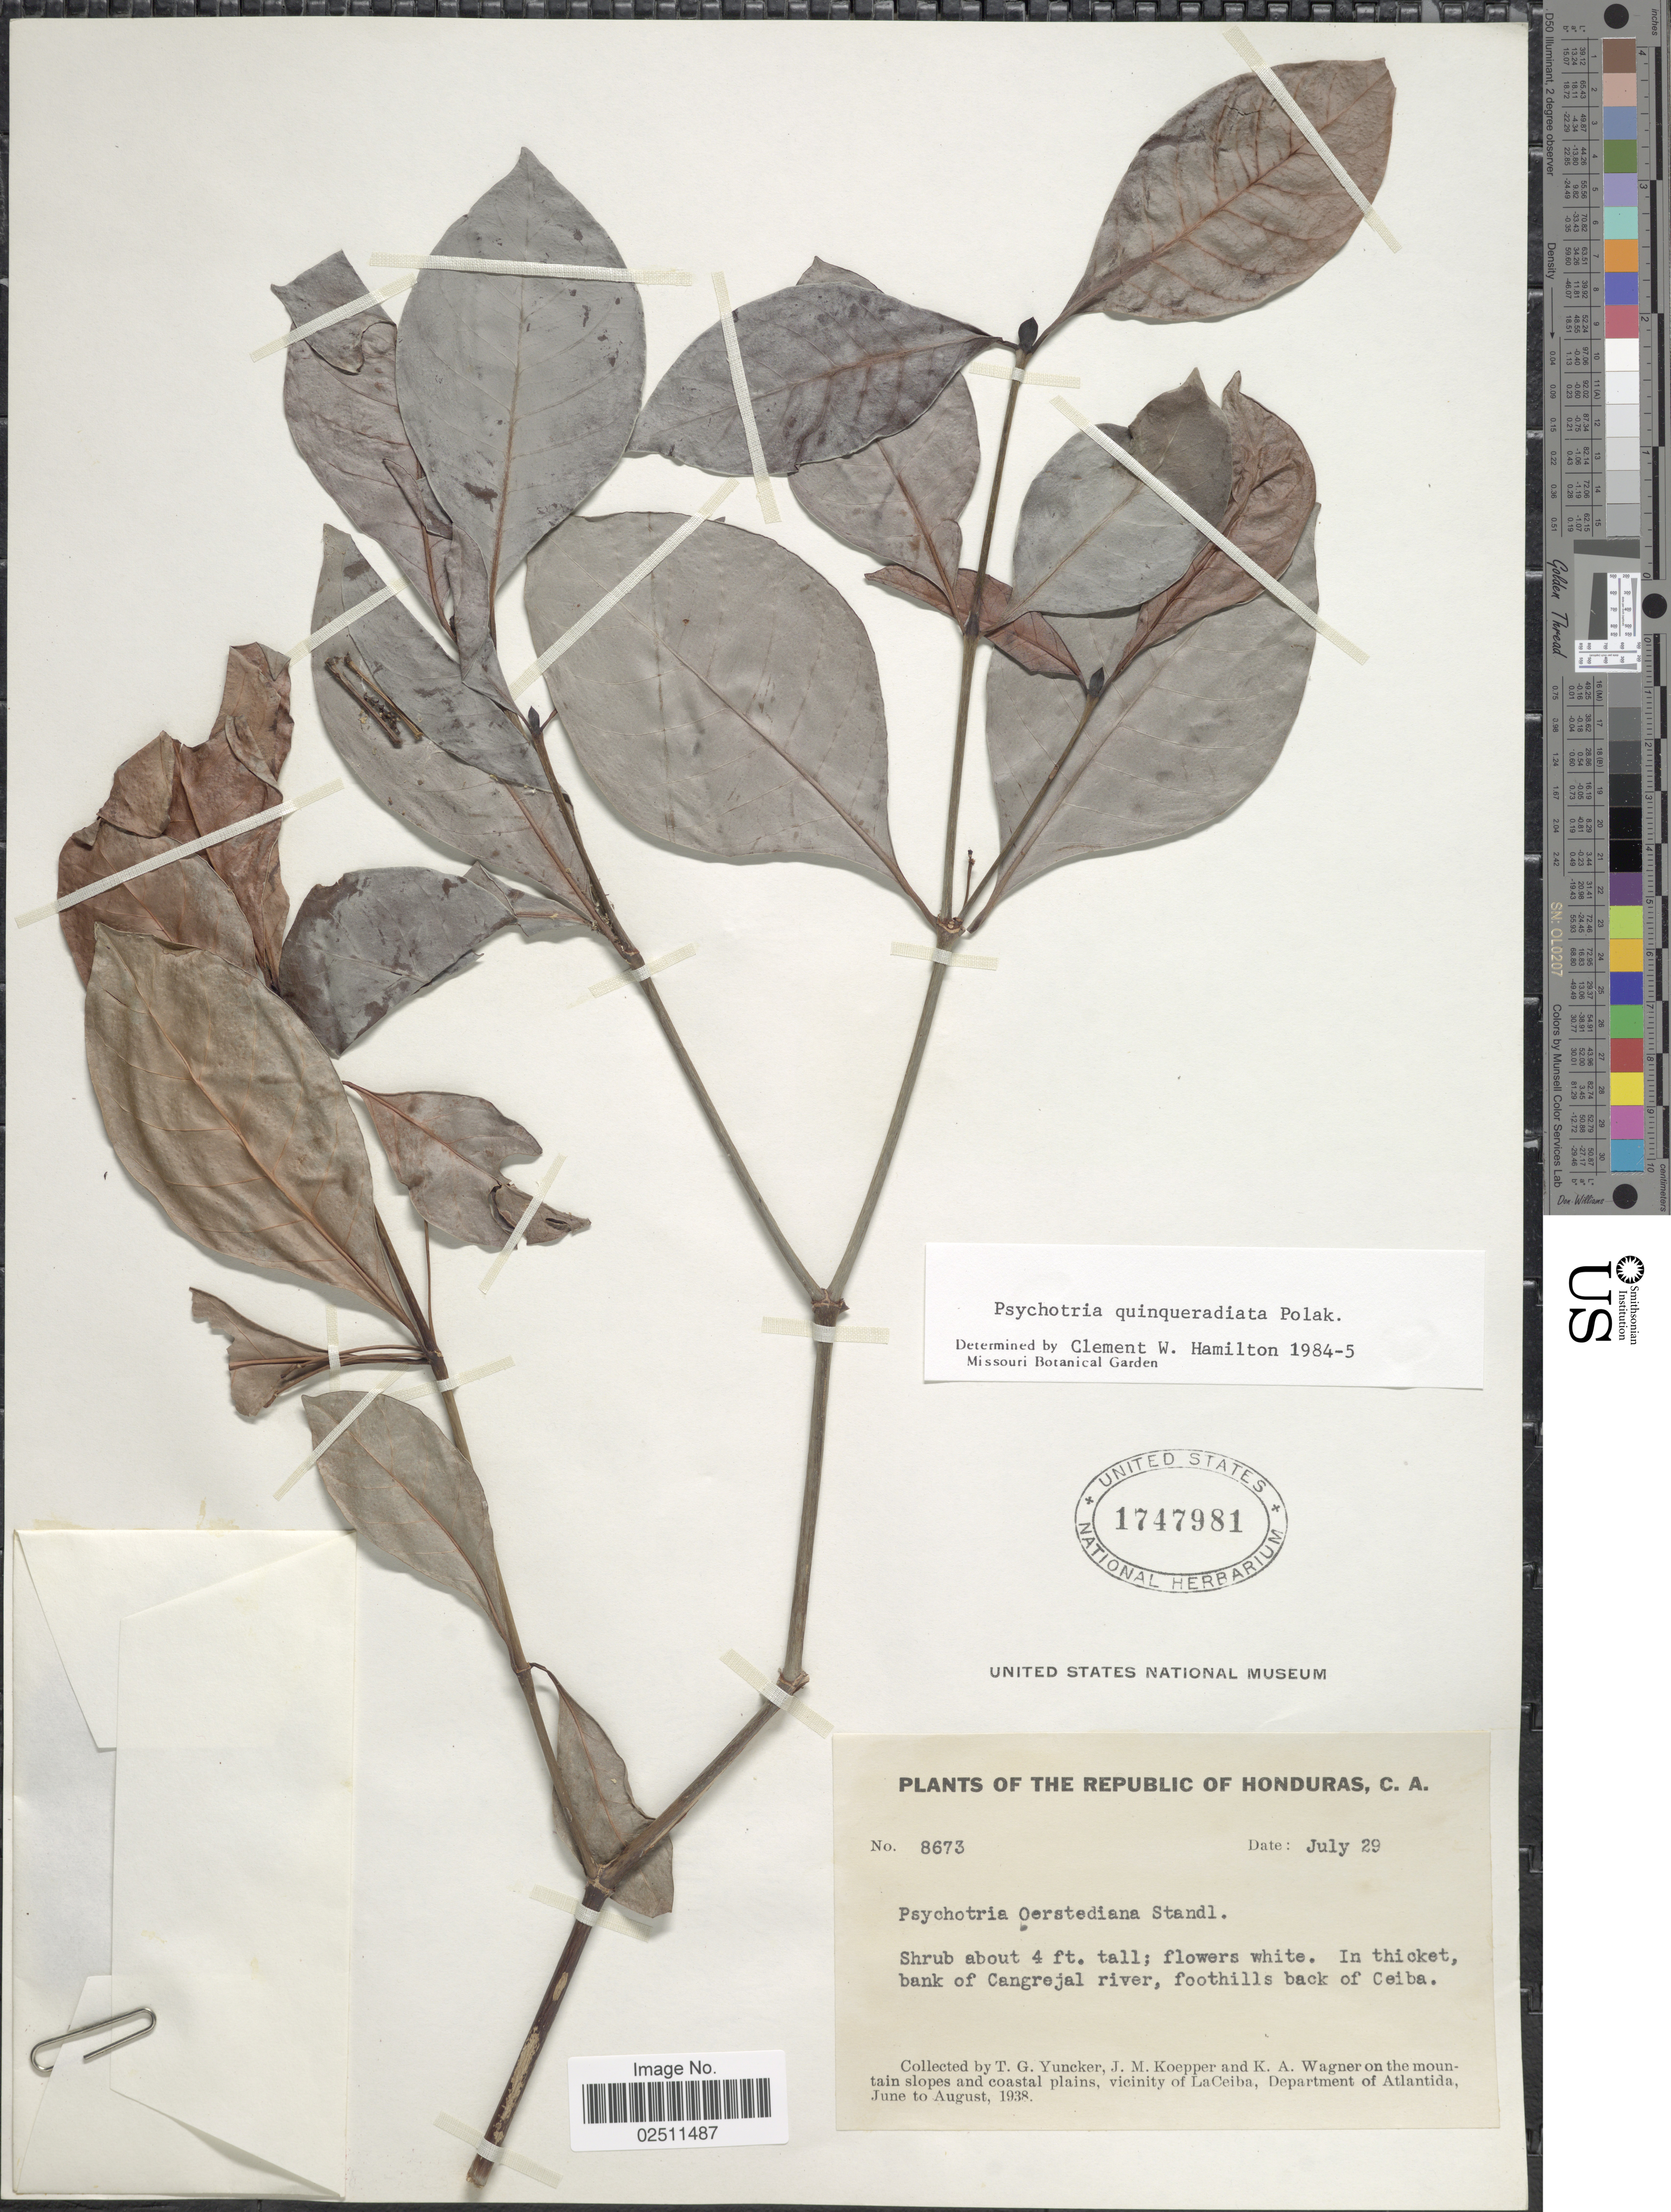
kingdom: Plantae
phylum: Tracheophyta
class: Magnoliopsida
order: Gentianales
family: Rubiaceae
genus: Psychotria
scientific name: Psychotria quinqueradiata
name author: Pol.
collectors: T. G. Yuncker, J. M. Koepper & K. A. Wagner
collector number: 8673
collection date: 1938-07-29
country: Honduras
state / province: Atlántida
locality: In thicket, bank of Cangrejal river, foothills back of Ceiba, on the mountain slopes and coastal plains, vicinity of La Ceiba, Department of Atlantida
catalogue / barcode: US 1747981